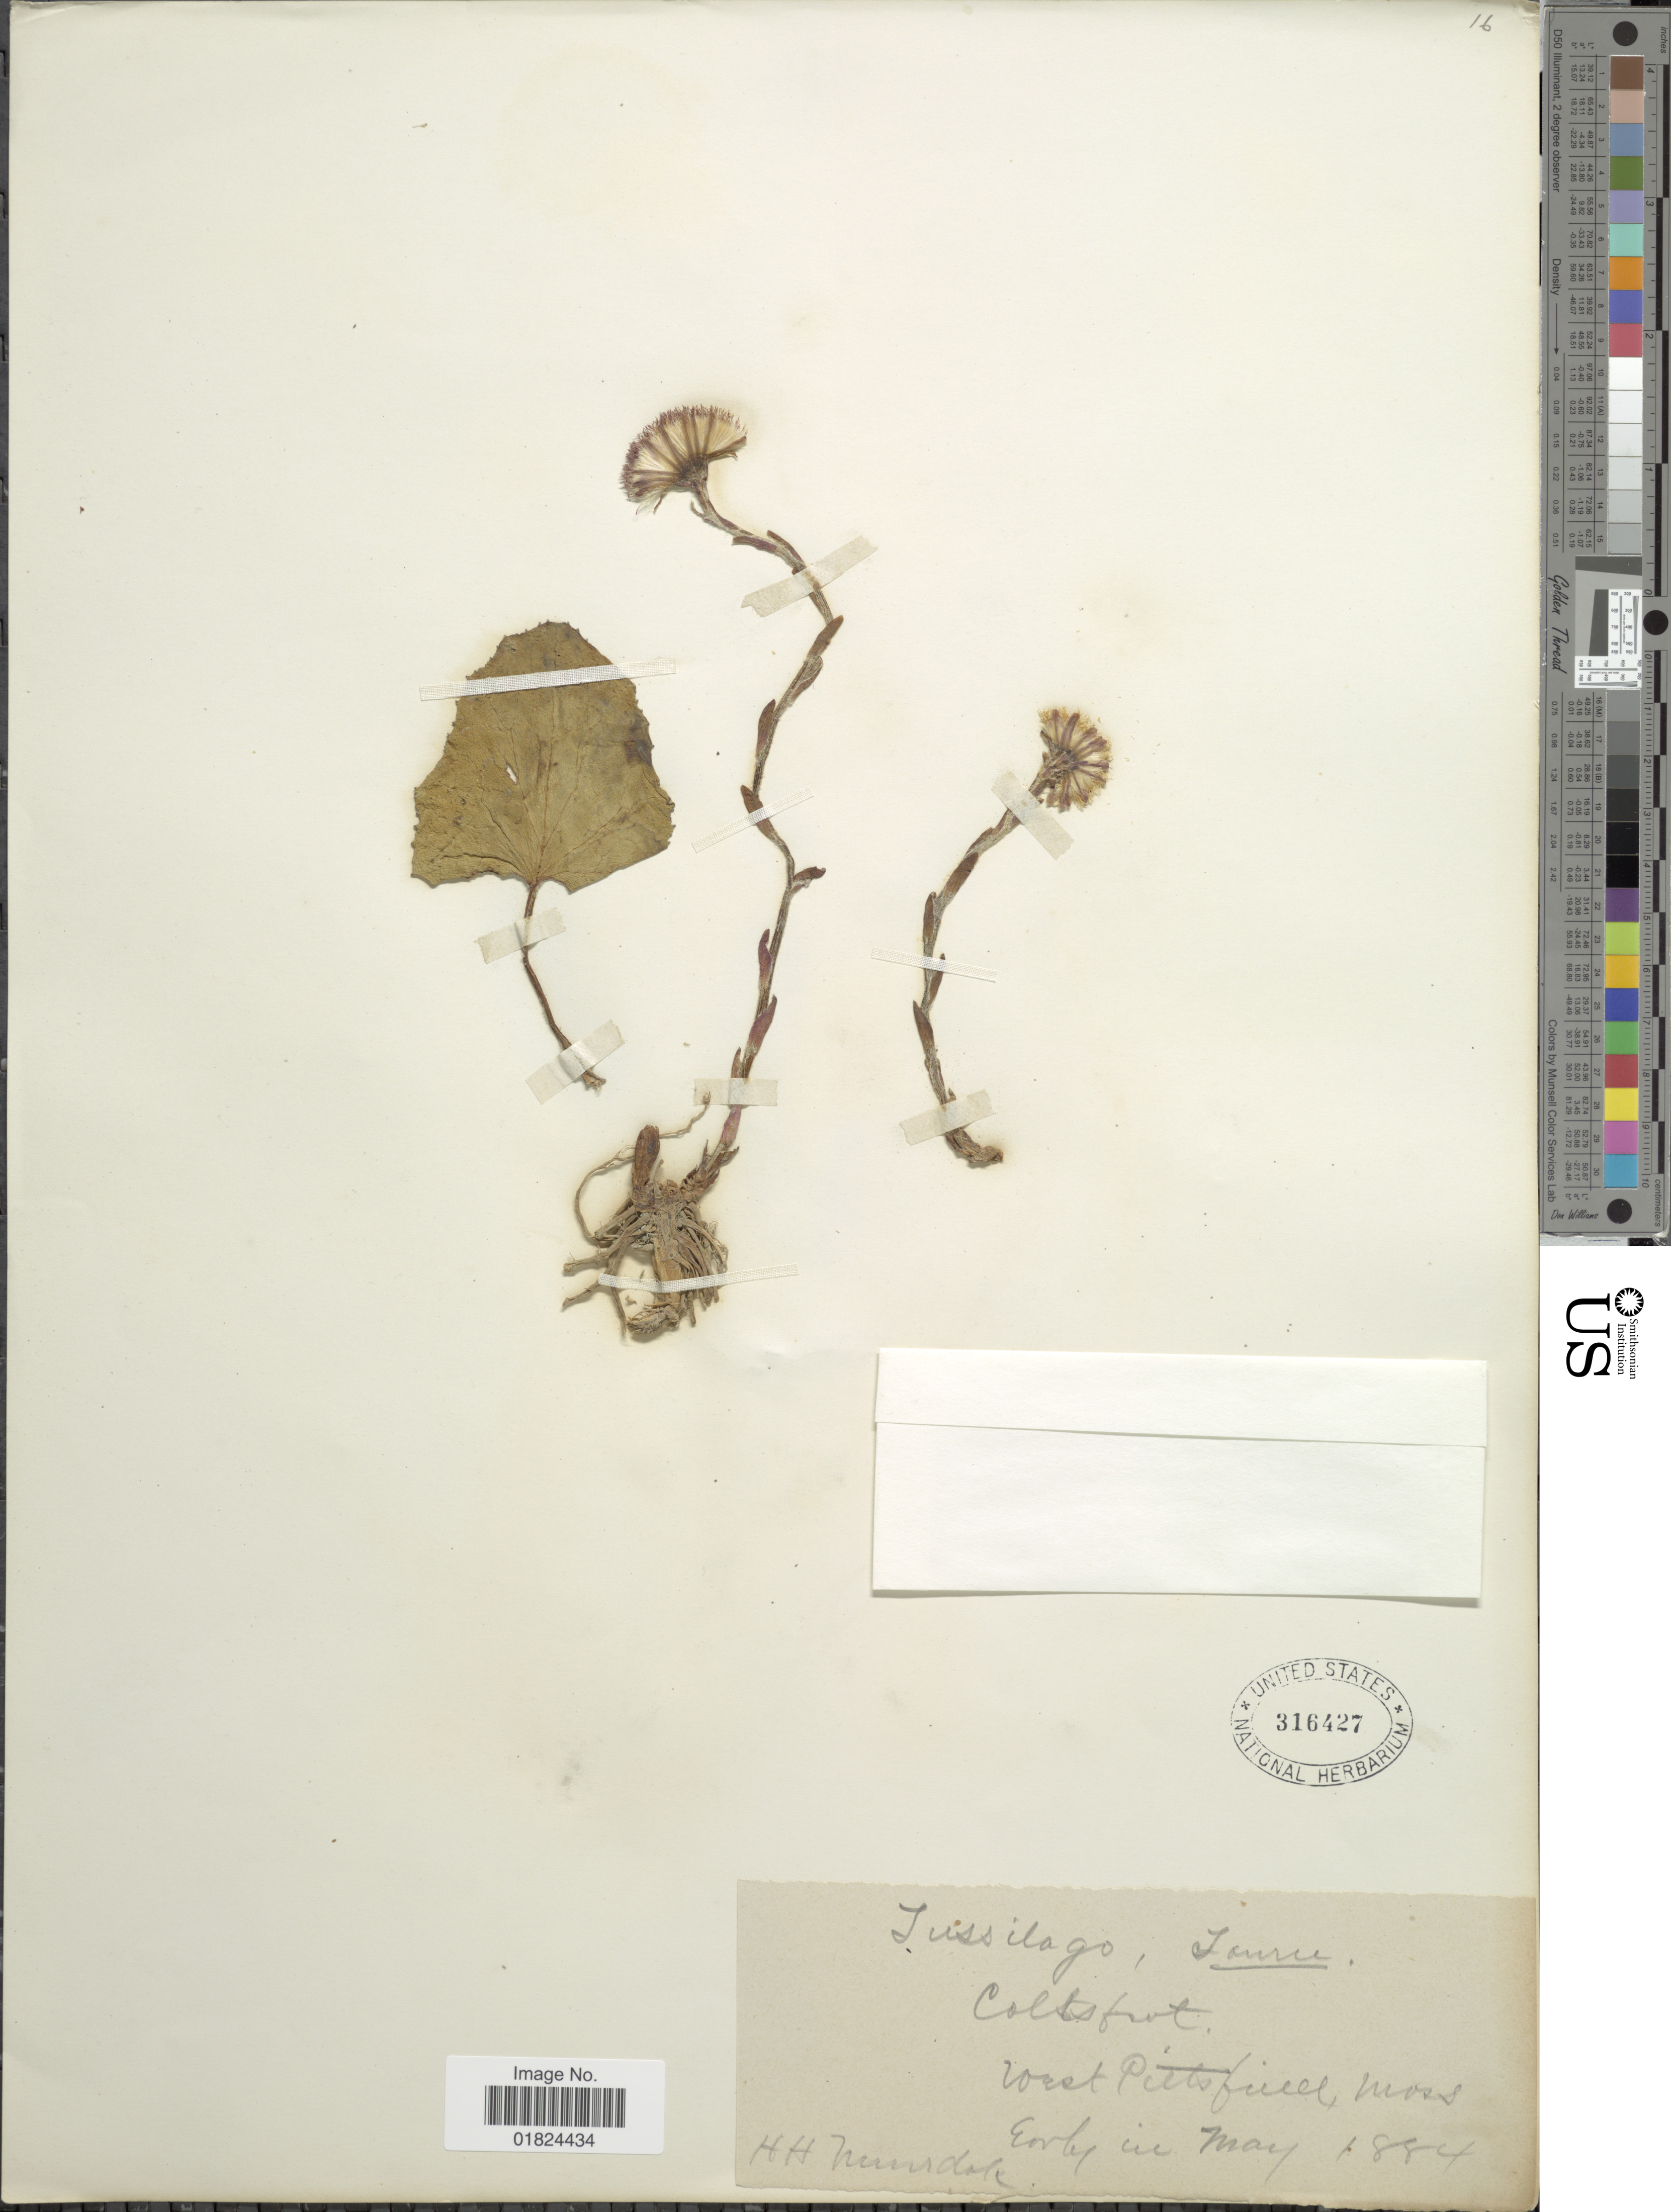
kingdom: Plantae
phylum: Tracheophyta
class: Magnoliopsida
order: Asterales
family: Asteraceae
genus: Tussilago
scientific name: Tussilago farfara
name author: L.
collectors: H. H. Murdock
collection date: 1884-05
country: United States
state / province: Massachusetts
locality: West Pittsfield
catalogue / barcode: US 316427